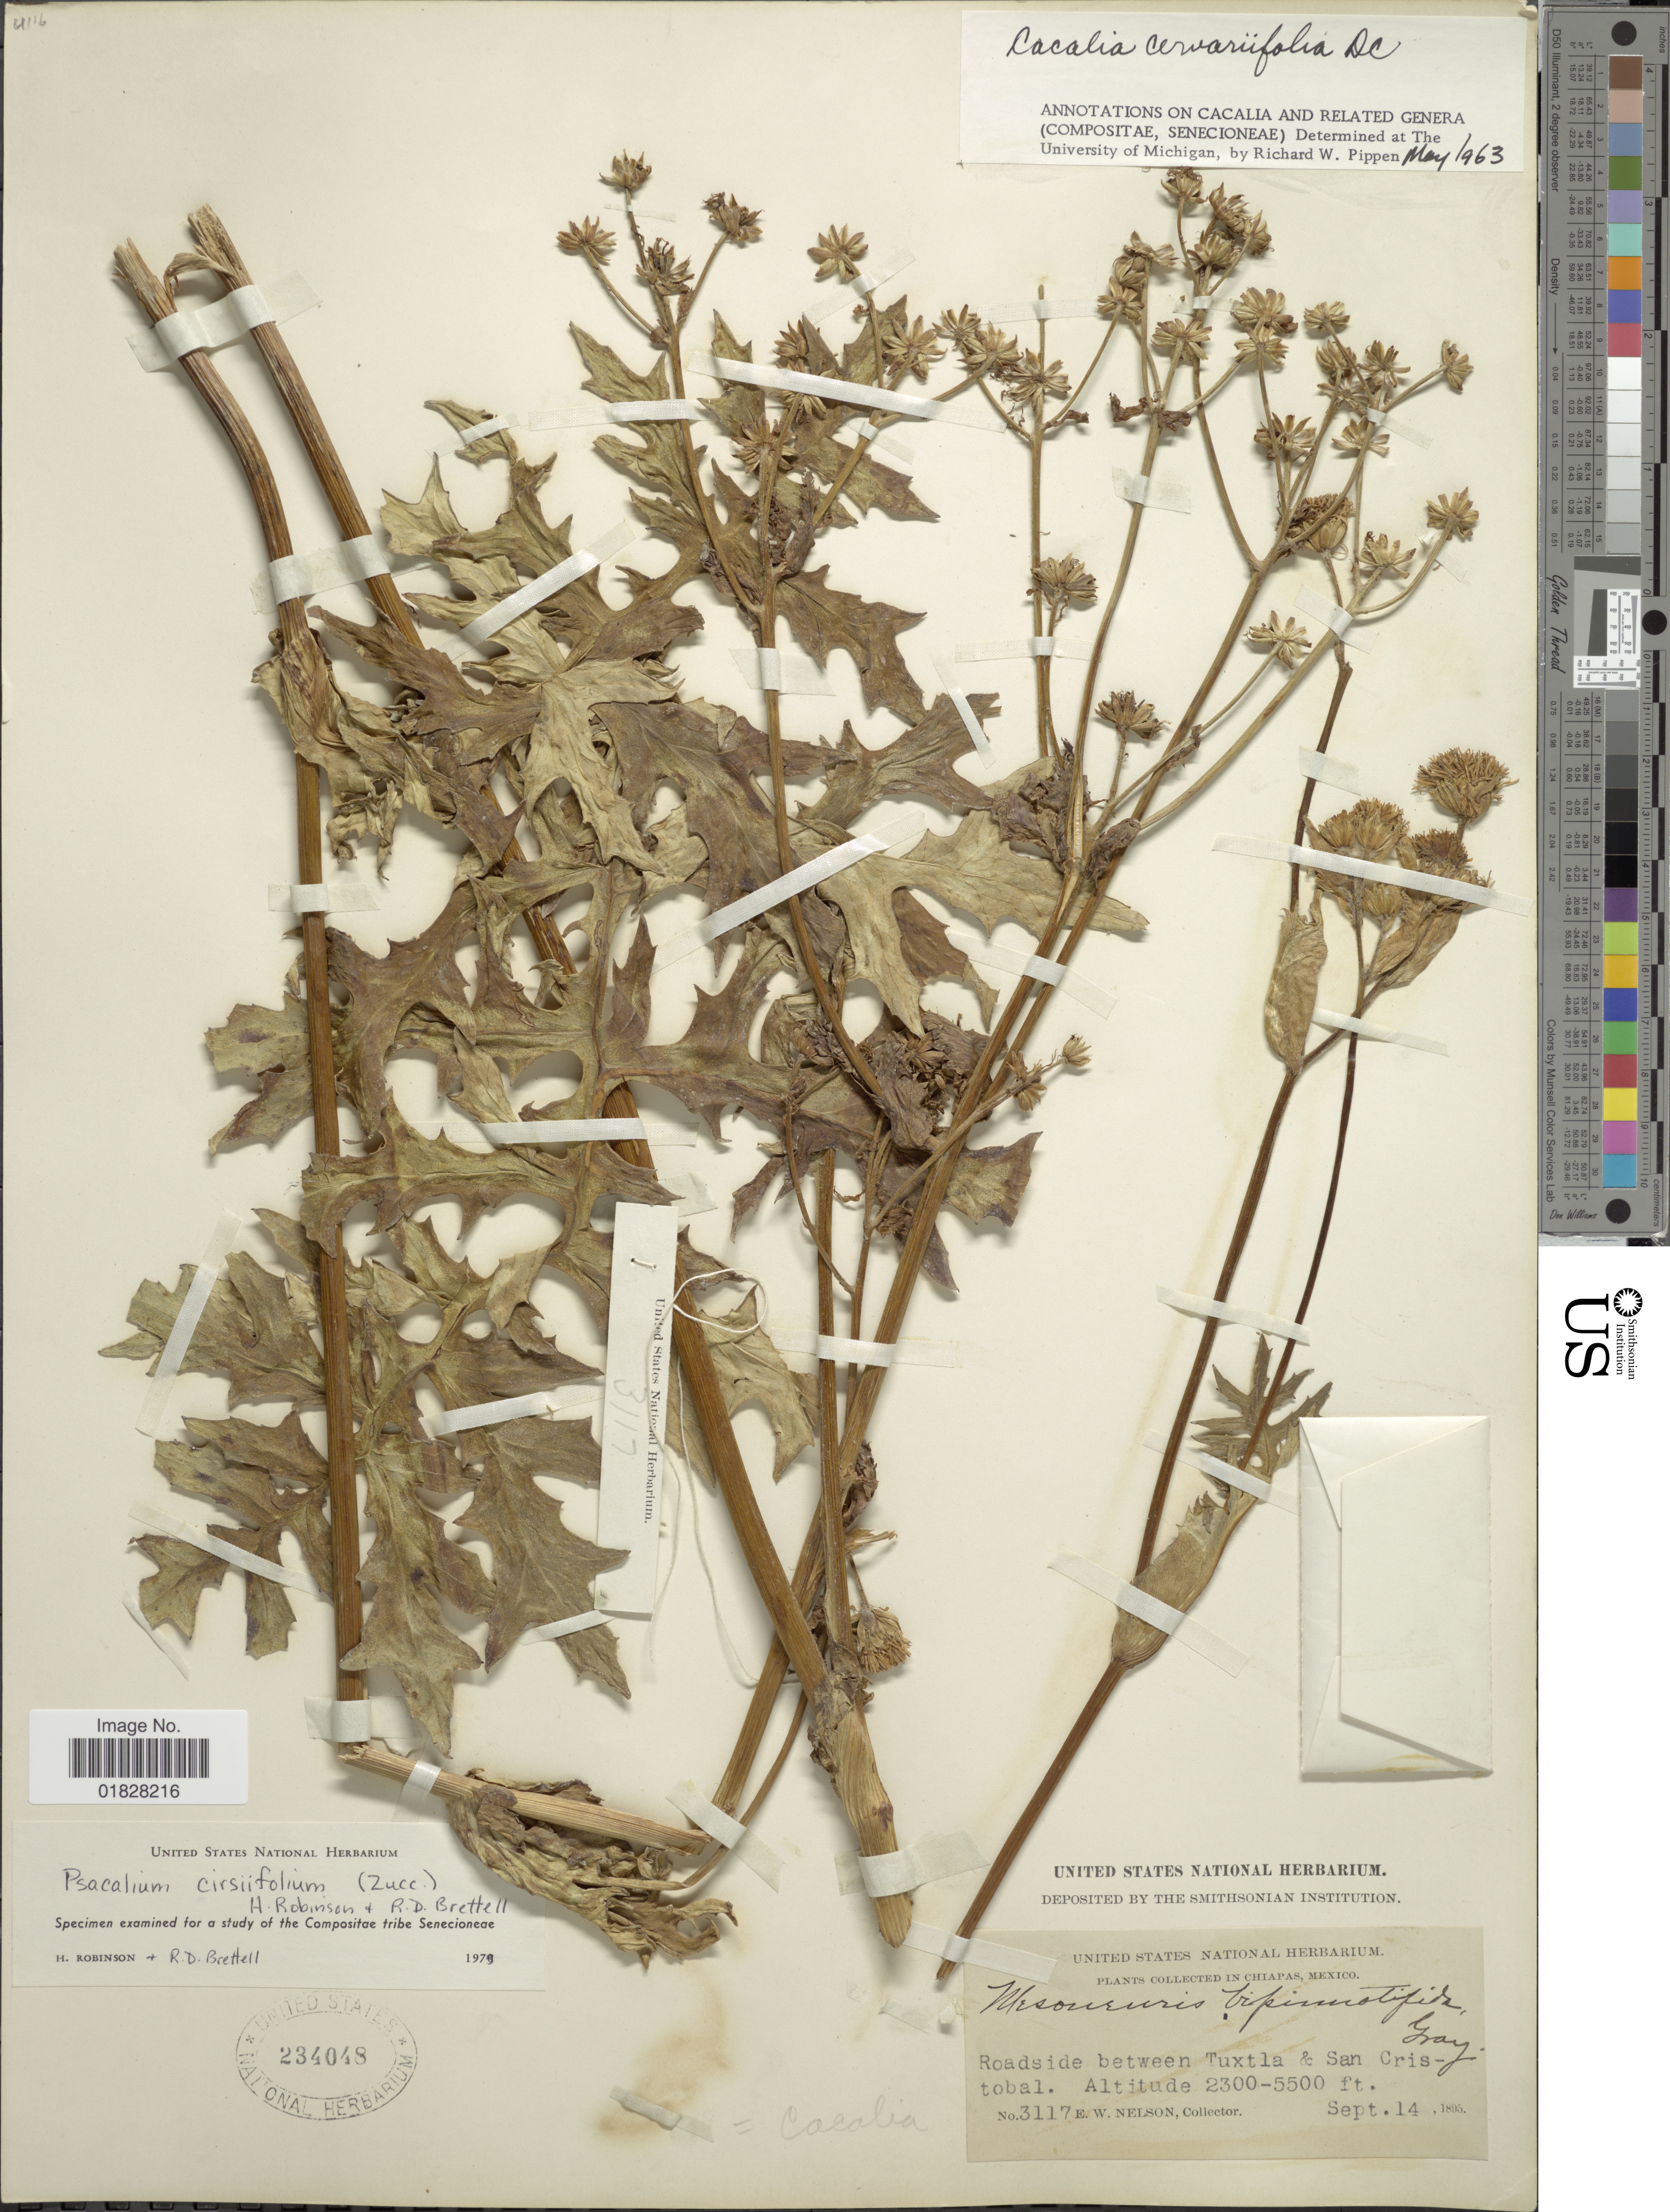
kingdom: Plantae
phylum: Tracheophyta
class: Magnoliopsida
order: Asterales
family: Asteraceae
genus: Psacalium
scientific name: Psacalium cirsiifolium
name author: (Zucc.) H. Rob. & Brettell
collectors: E. W. Nelson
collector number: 3117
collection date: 1895-09-14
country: Mexico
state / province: Chiapas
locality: Roadside between Tuxtla & San Cristobal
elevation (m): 701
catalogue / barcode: US 234048